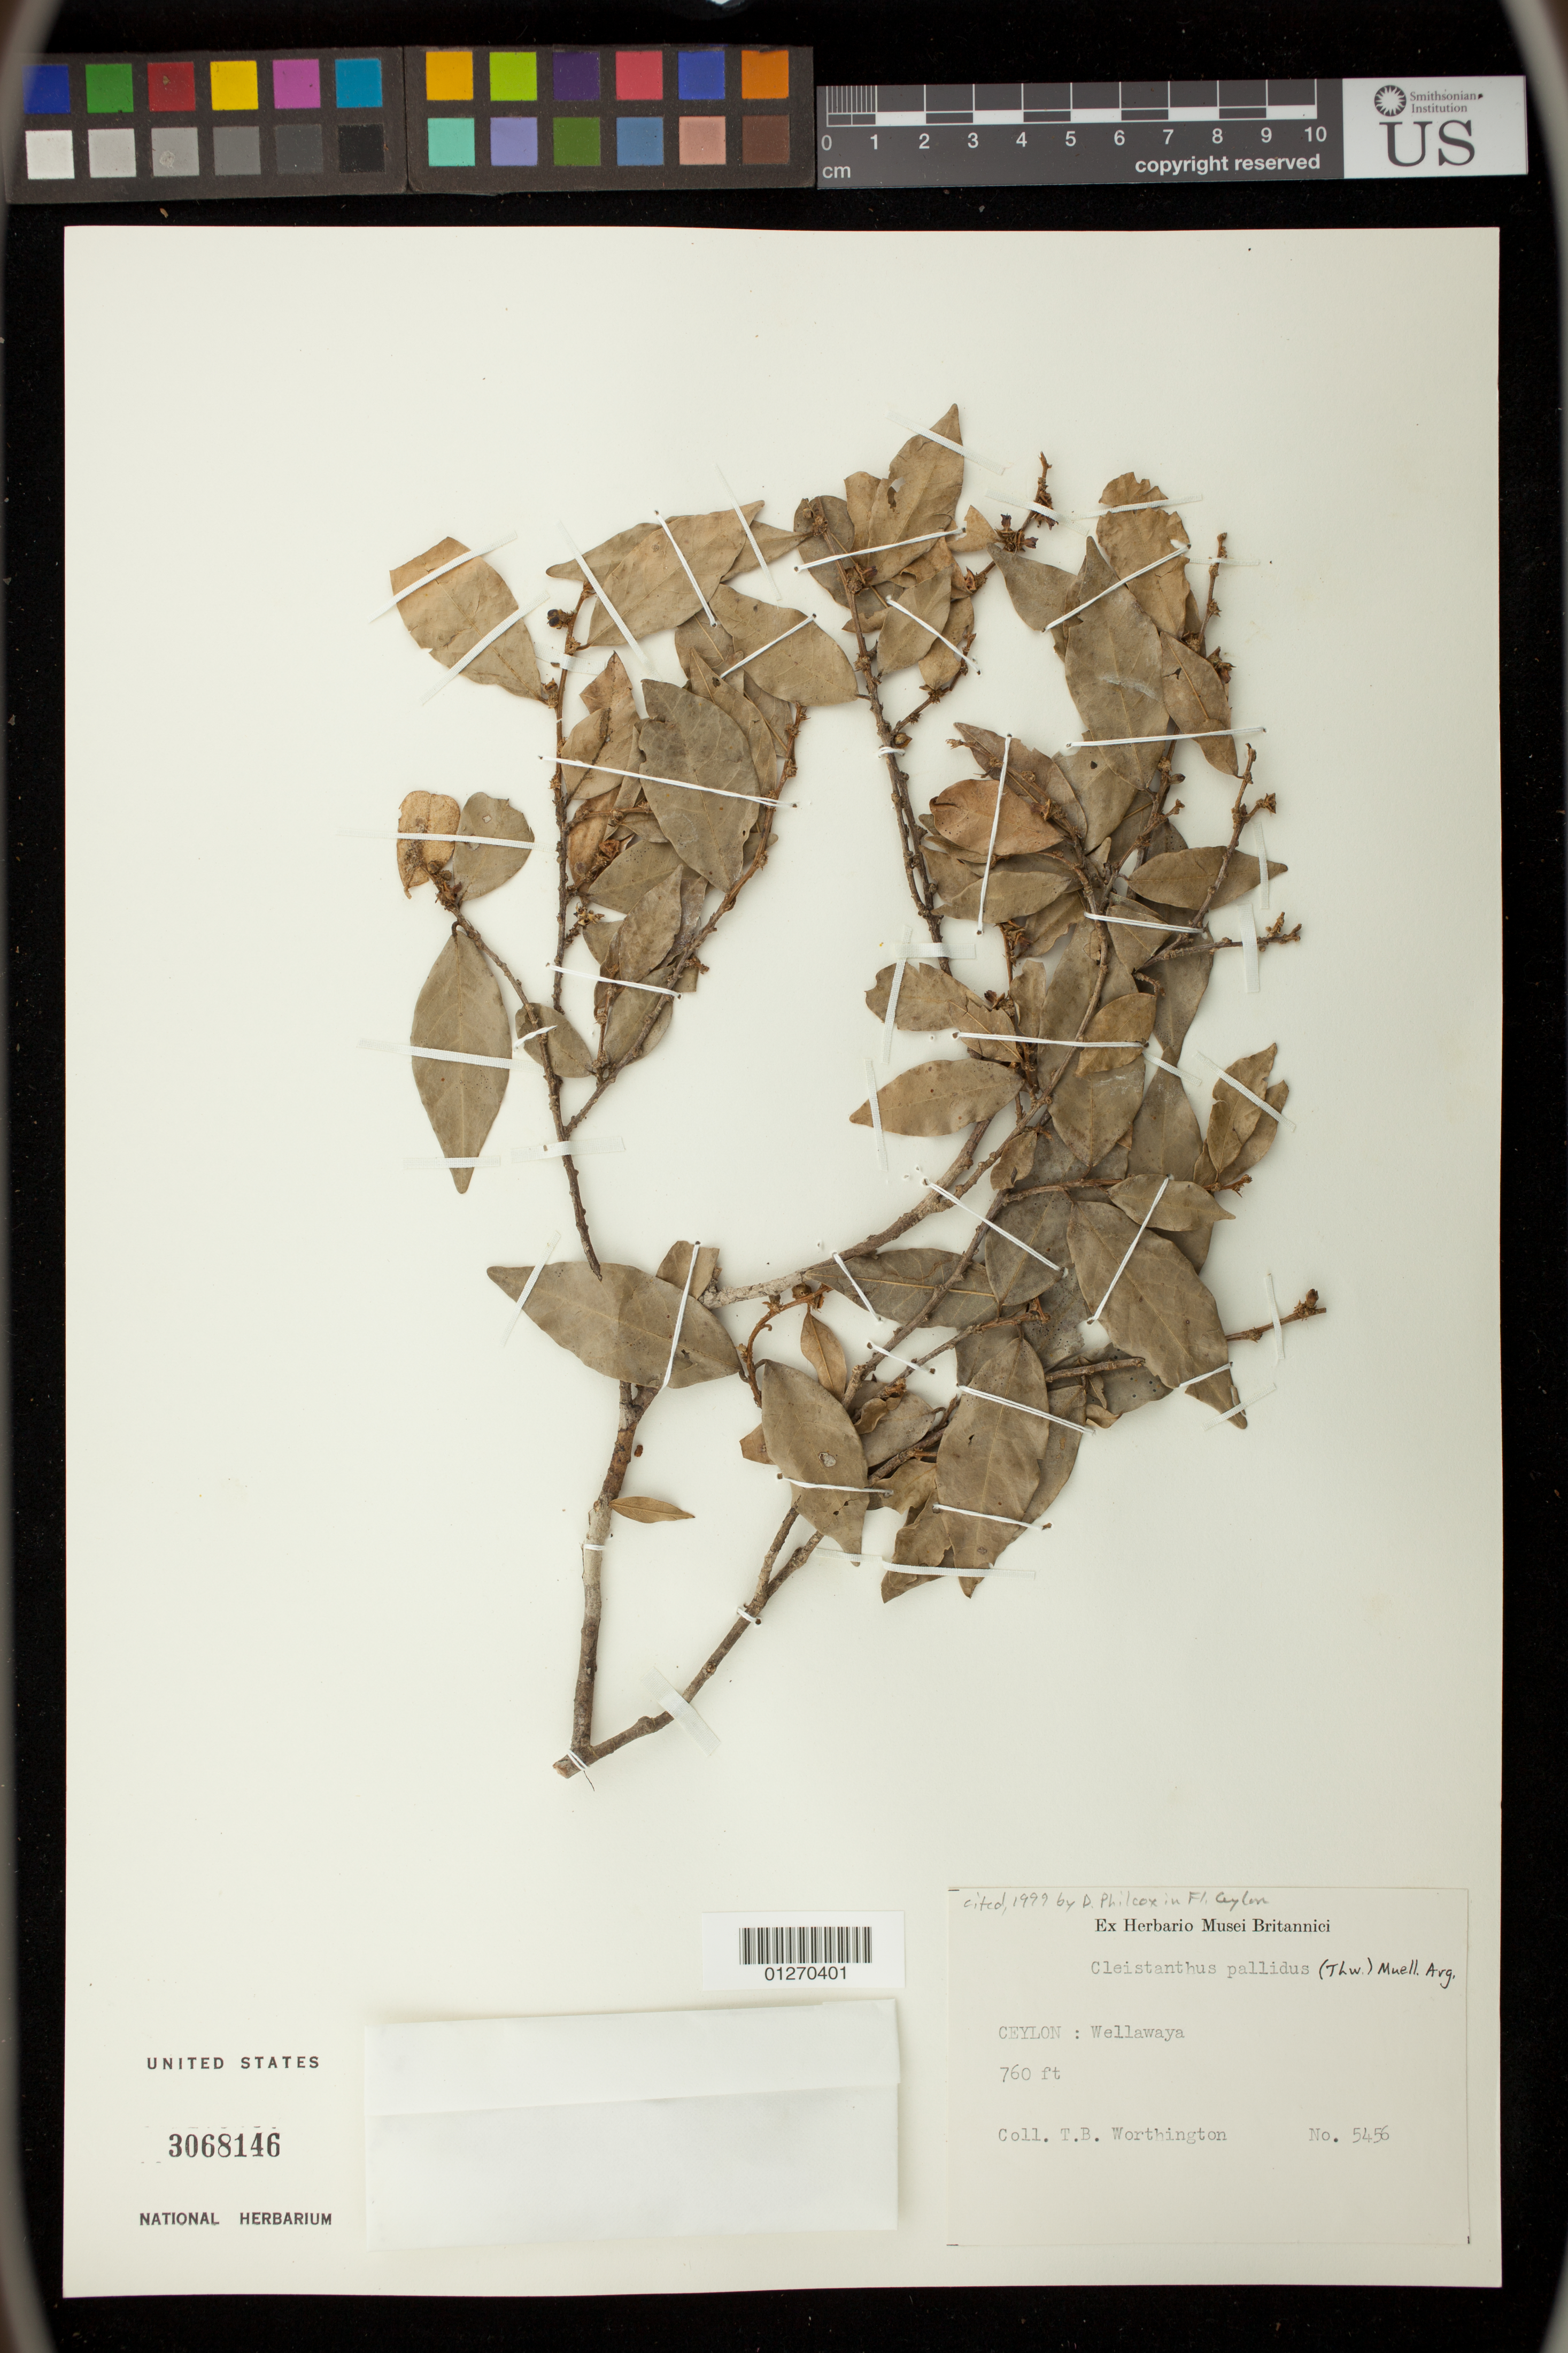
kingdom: Plantae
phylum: Tracheophyta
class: Magnoliopsida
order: Malpighiales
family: Phyllanthaceae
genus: Cleistanthus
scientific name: Cleistanthus pallidus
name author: (Thwaites) Müll. Arg.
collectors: T. Worthington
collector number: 5456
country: Sri Lanka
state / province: Uva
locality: Wellawaya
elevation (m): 232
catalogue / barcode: US 3068146